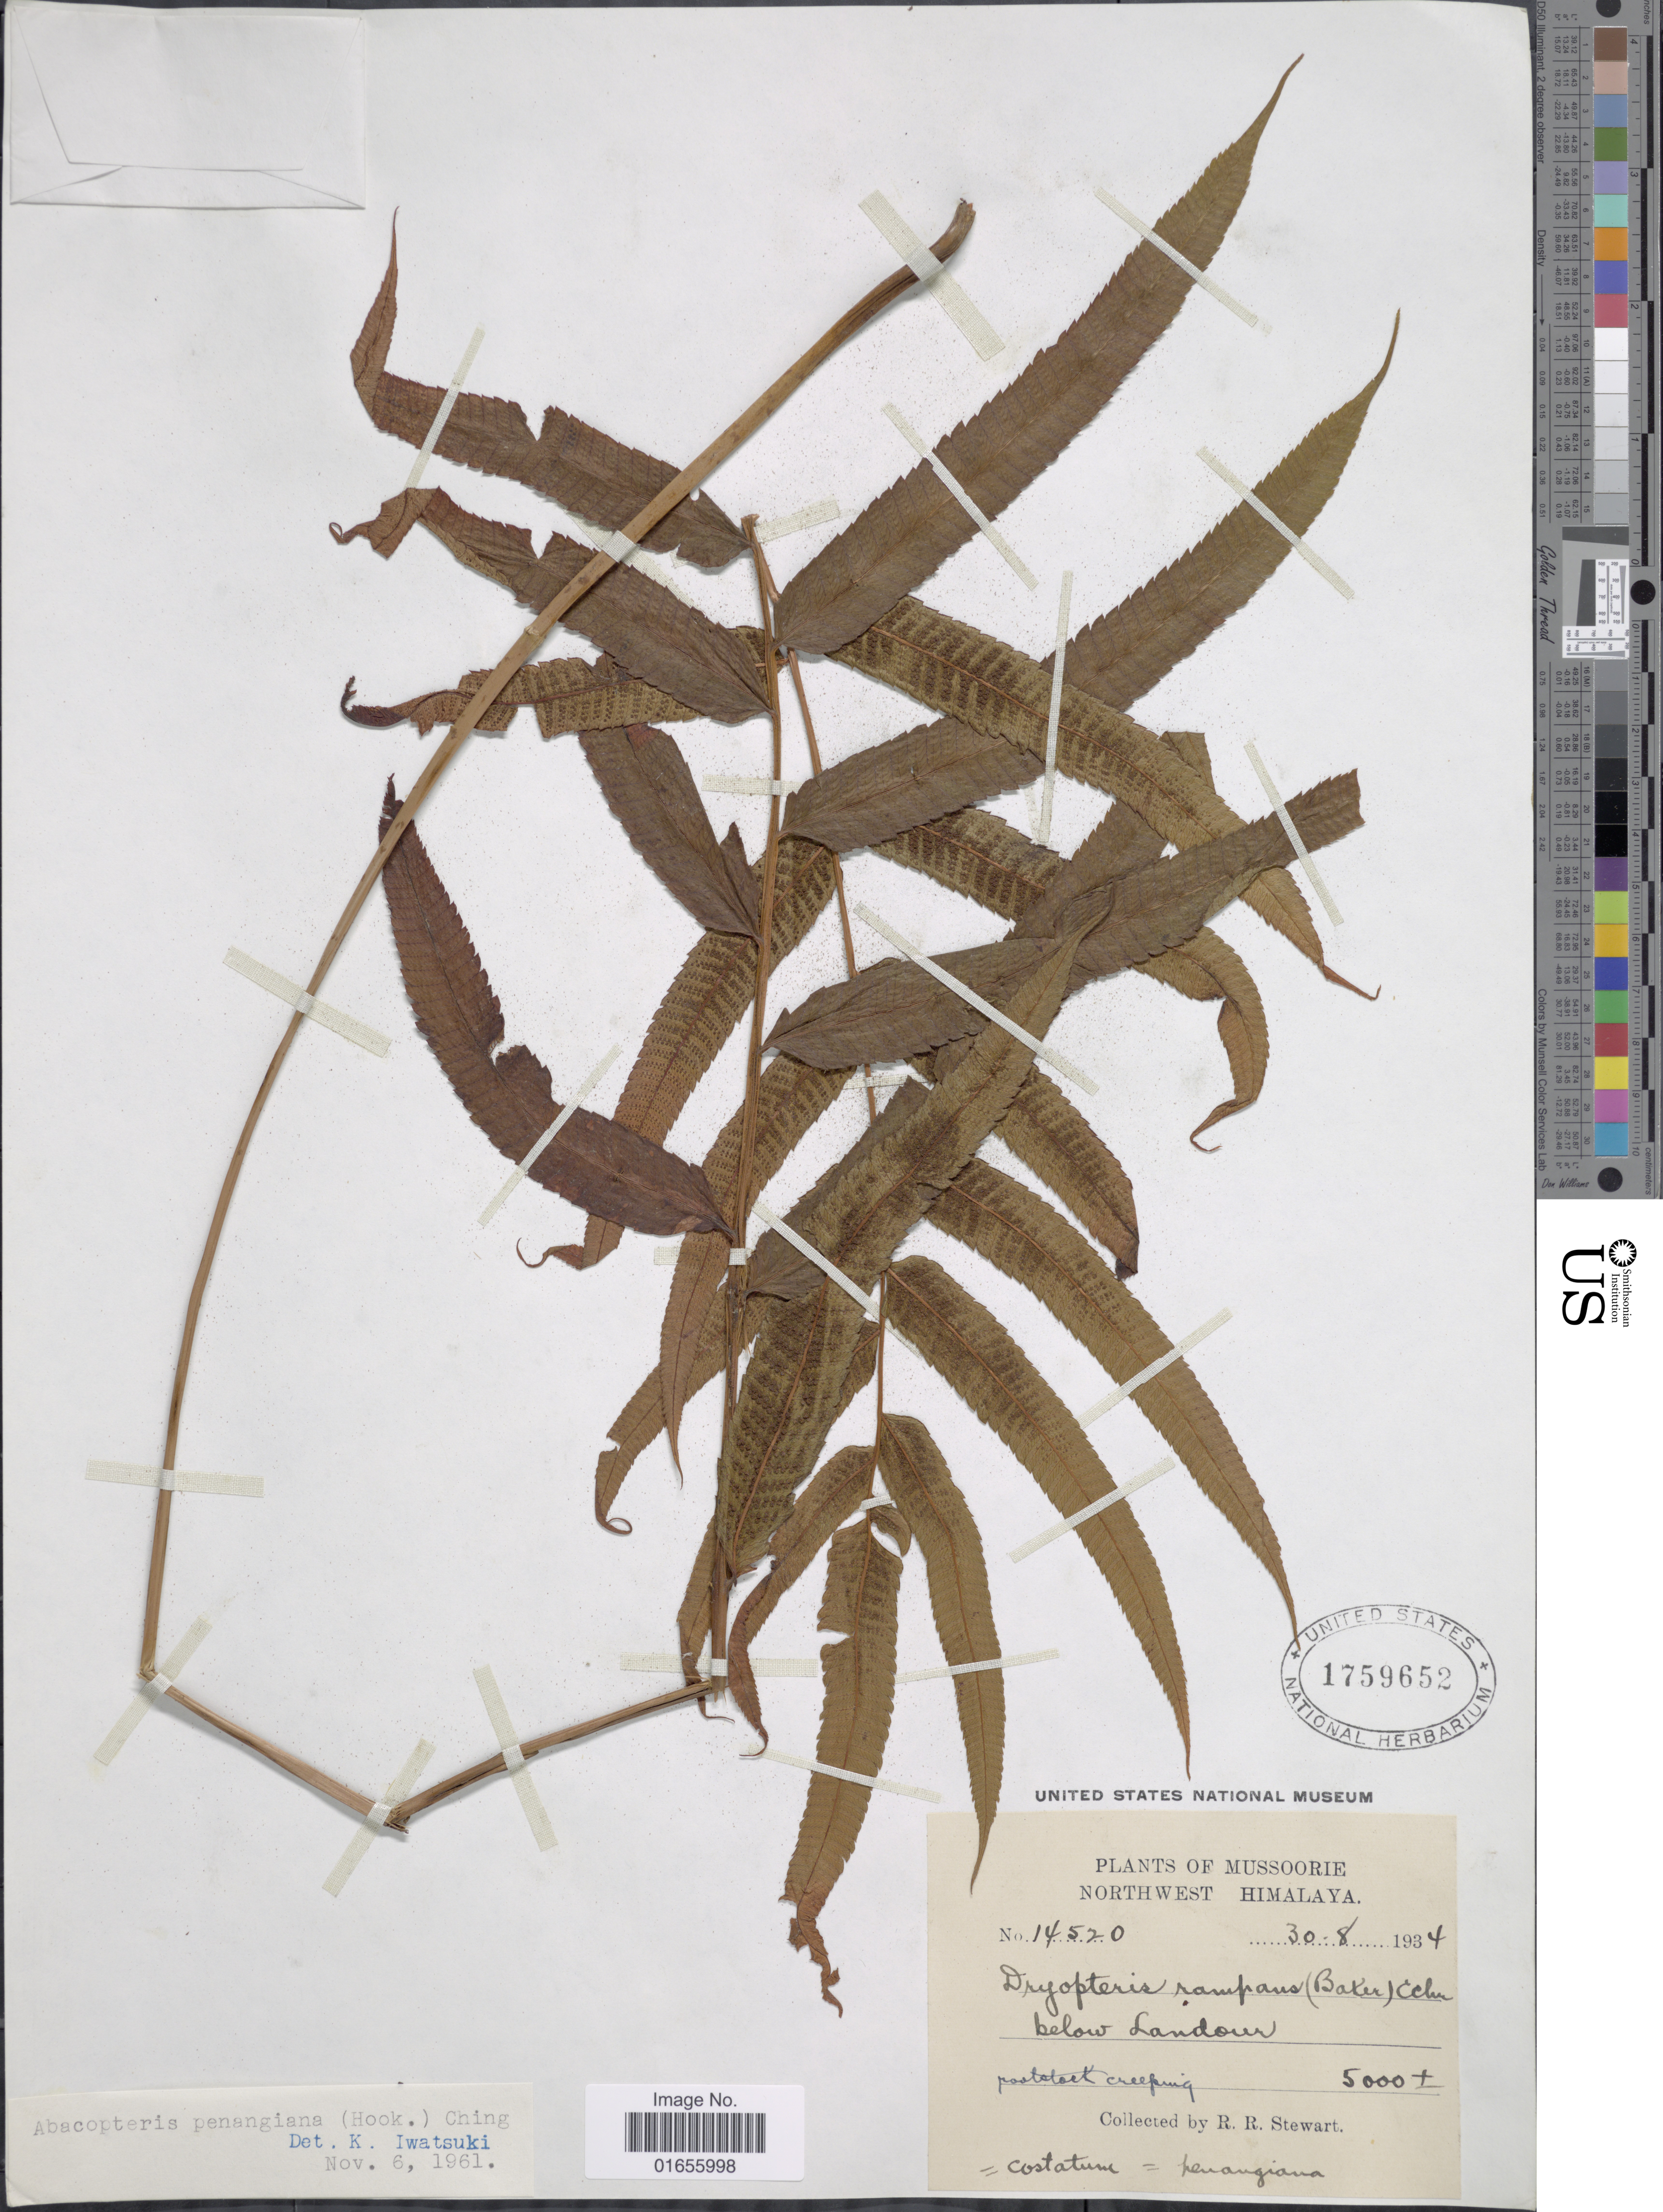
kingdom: Plantae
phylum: Tracheophyta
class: Polypodiopsida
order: Polypodiales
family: Thelypteridaceae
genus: Pronephrium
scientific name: Pronephrium penangiana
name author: (Hook.) Holttum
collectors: R. R. Stewart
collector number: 14520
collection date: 1934-08-30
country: India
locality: Mussoorie, Northwest Himalaya, below Landour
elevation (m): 1524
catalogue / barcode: US 1759652